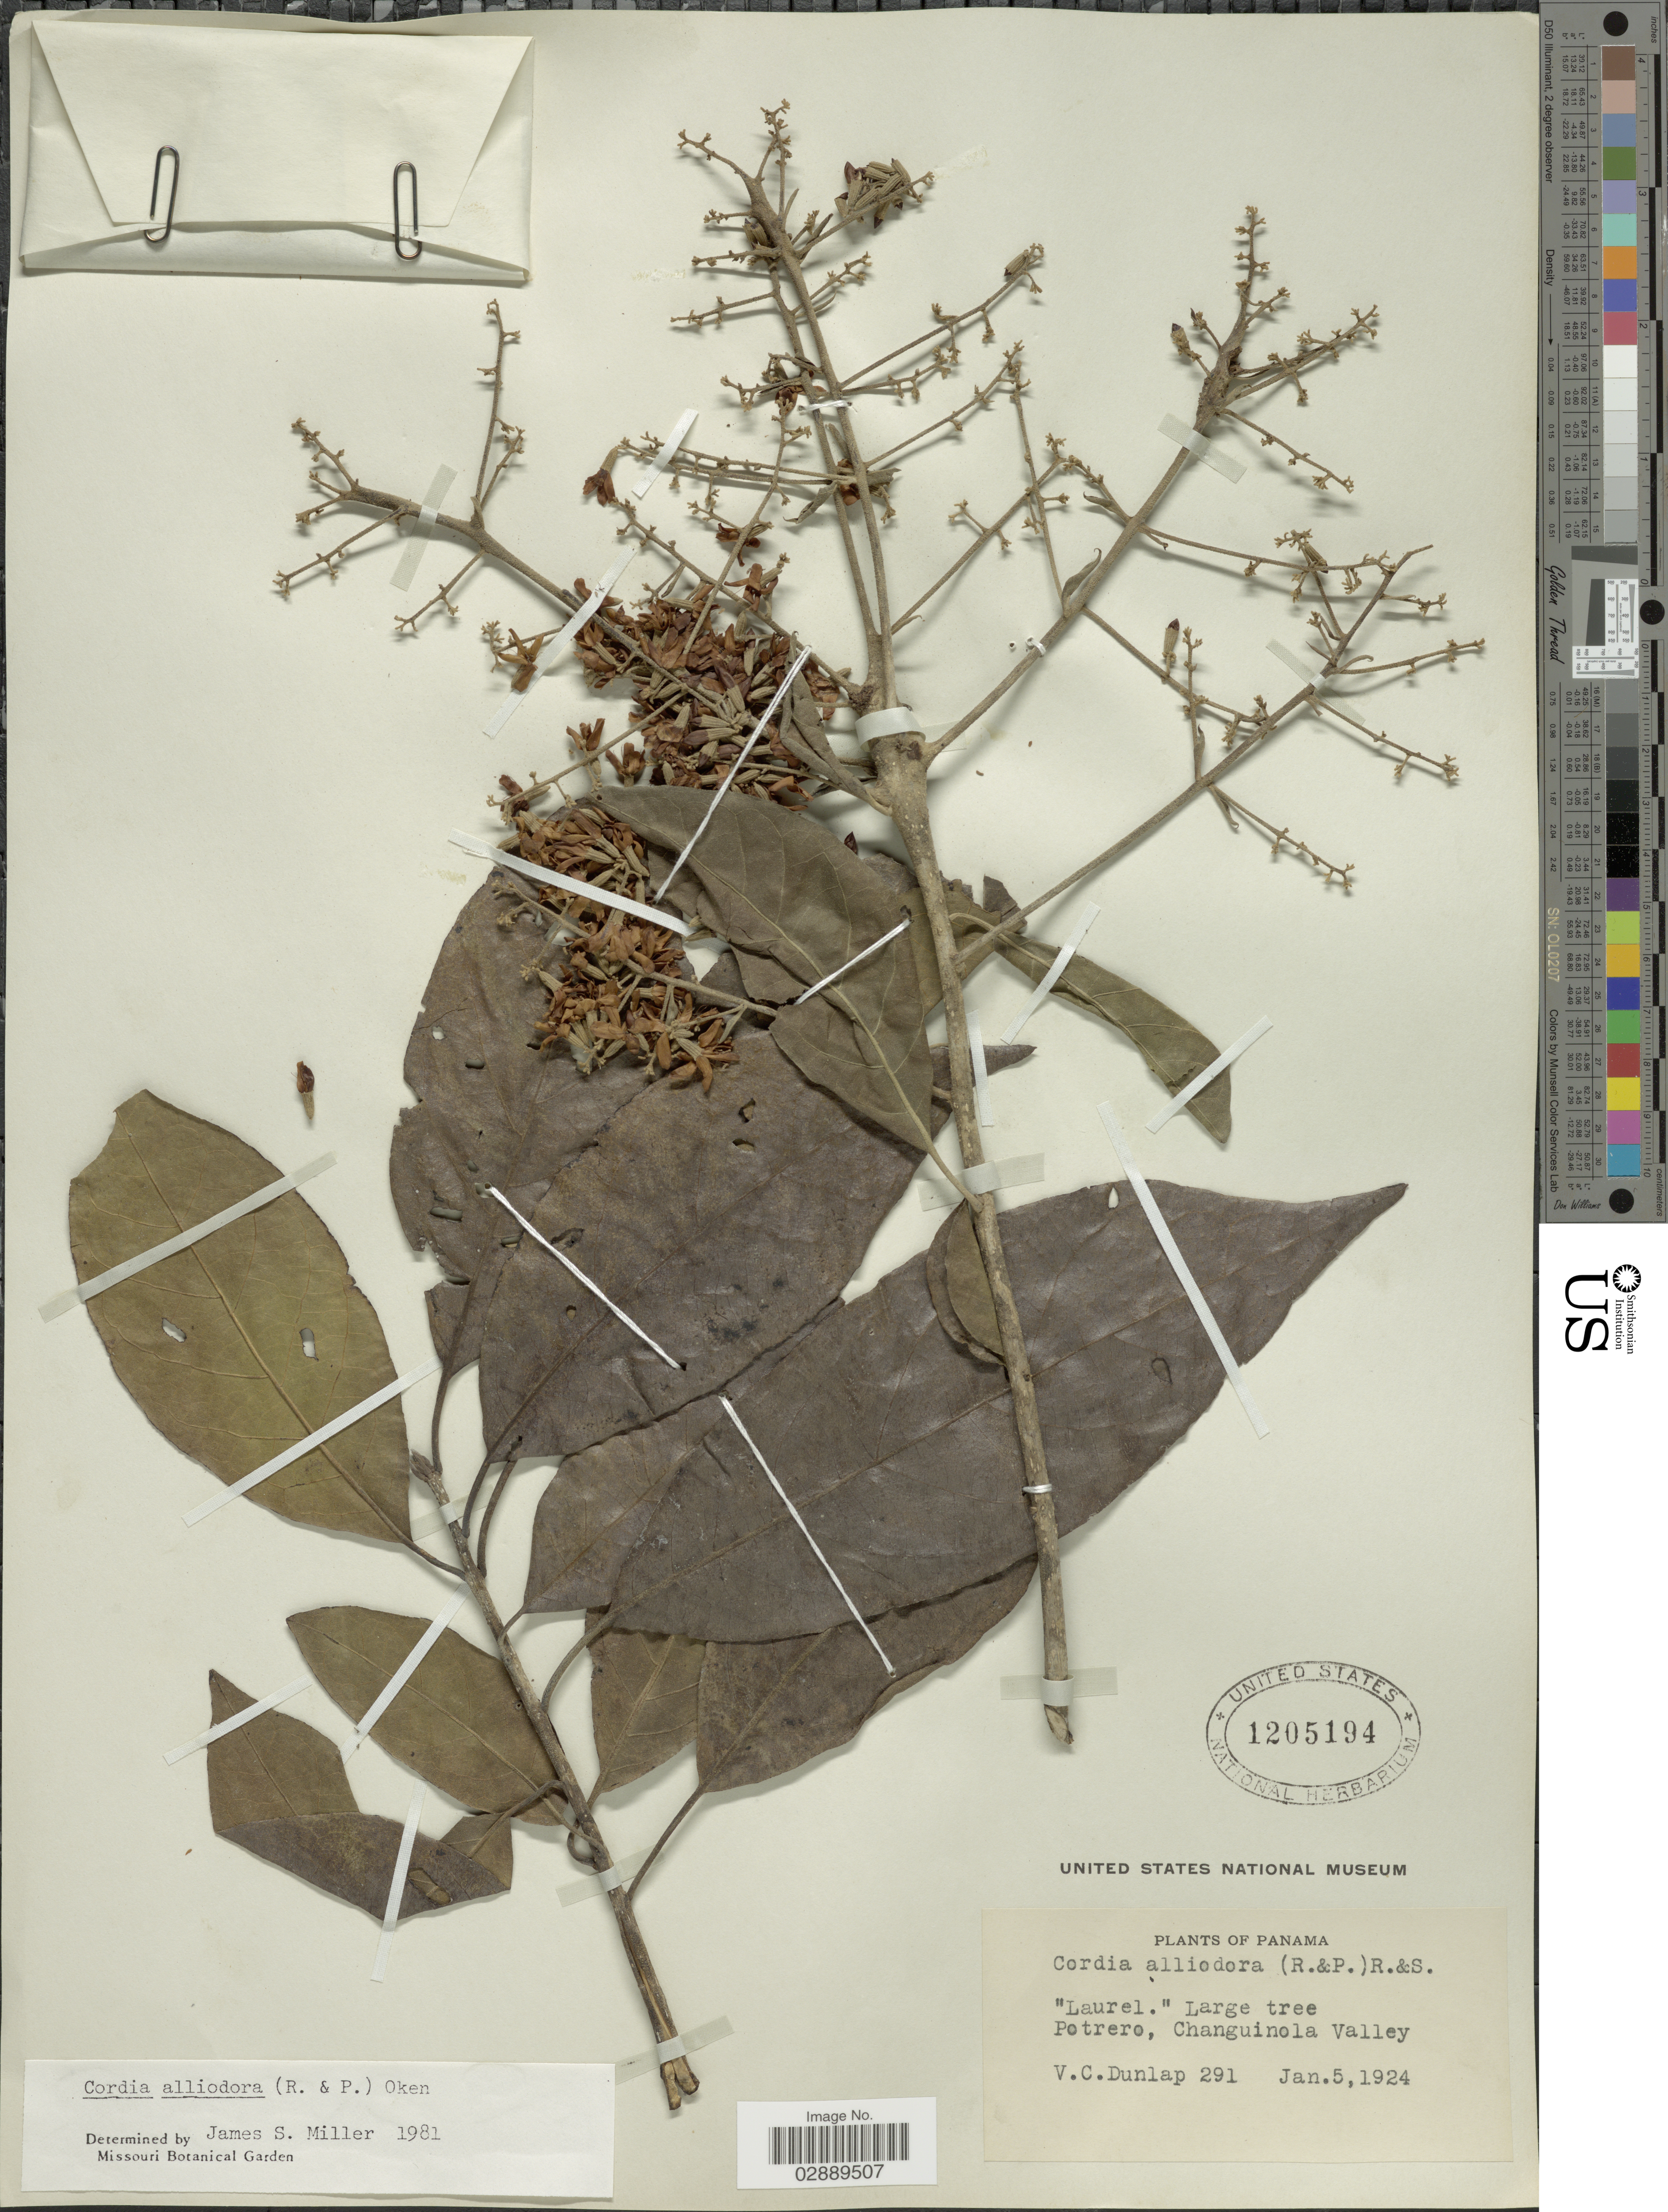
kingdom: Plantae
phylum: Tracheophyta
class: Magnoliopsida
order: Boraginales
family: Cordiaceae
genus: Cordia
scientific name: Cordia alliodora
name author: (Ruiz & Pav.) Oken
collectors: V. C. Dunlap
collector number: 291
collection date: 1924-01-05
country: Panama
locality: Potrero, Changuinola Valley.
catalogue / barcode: US 1205194